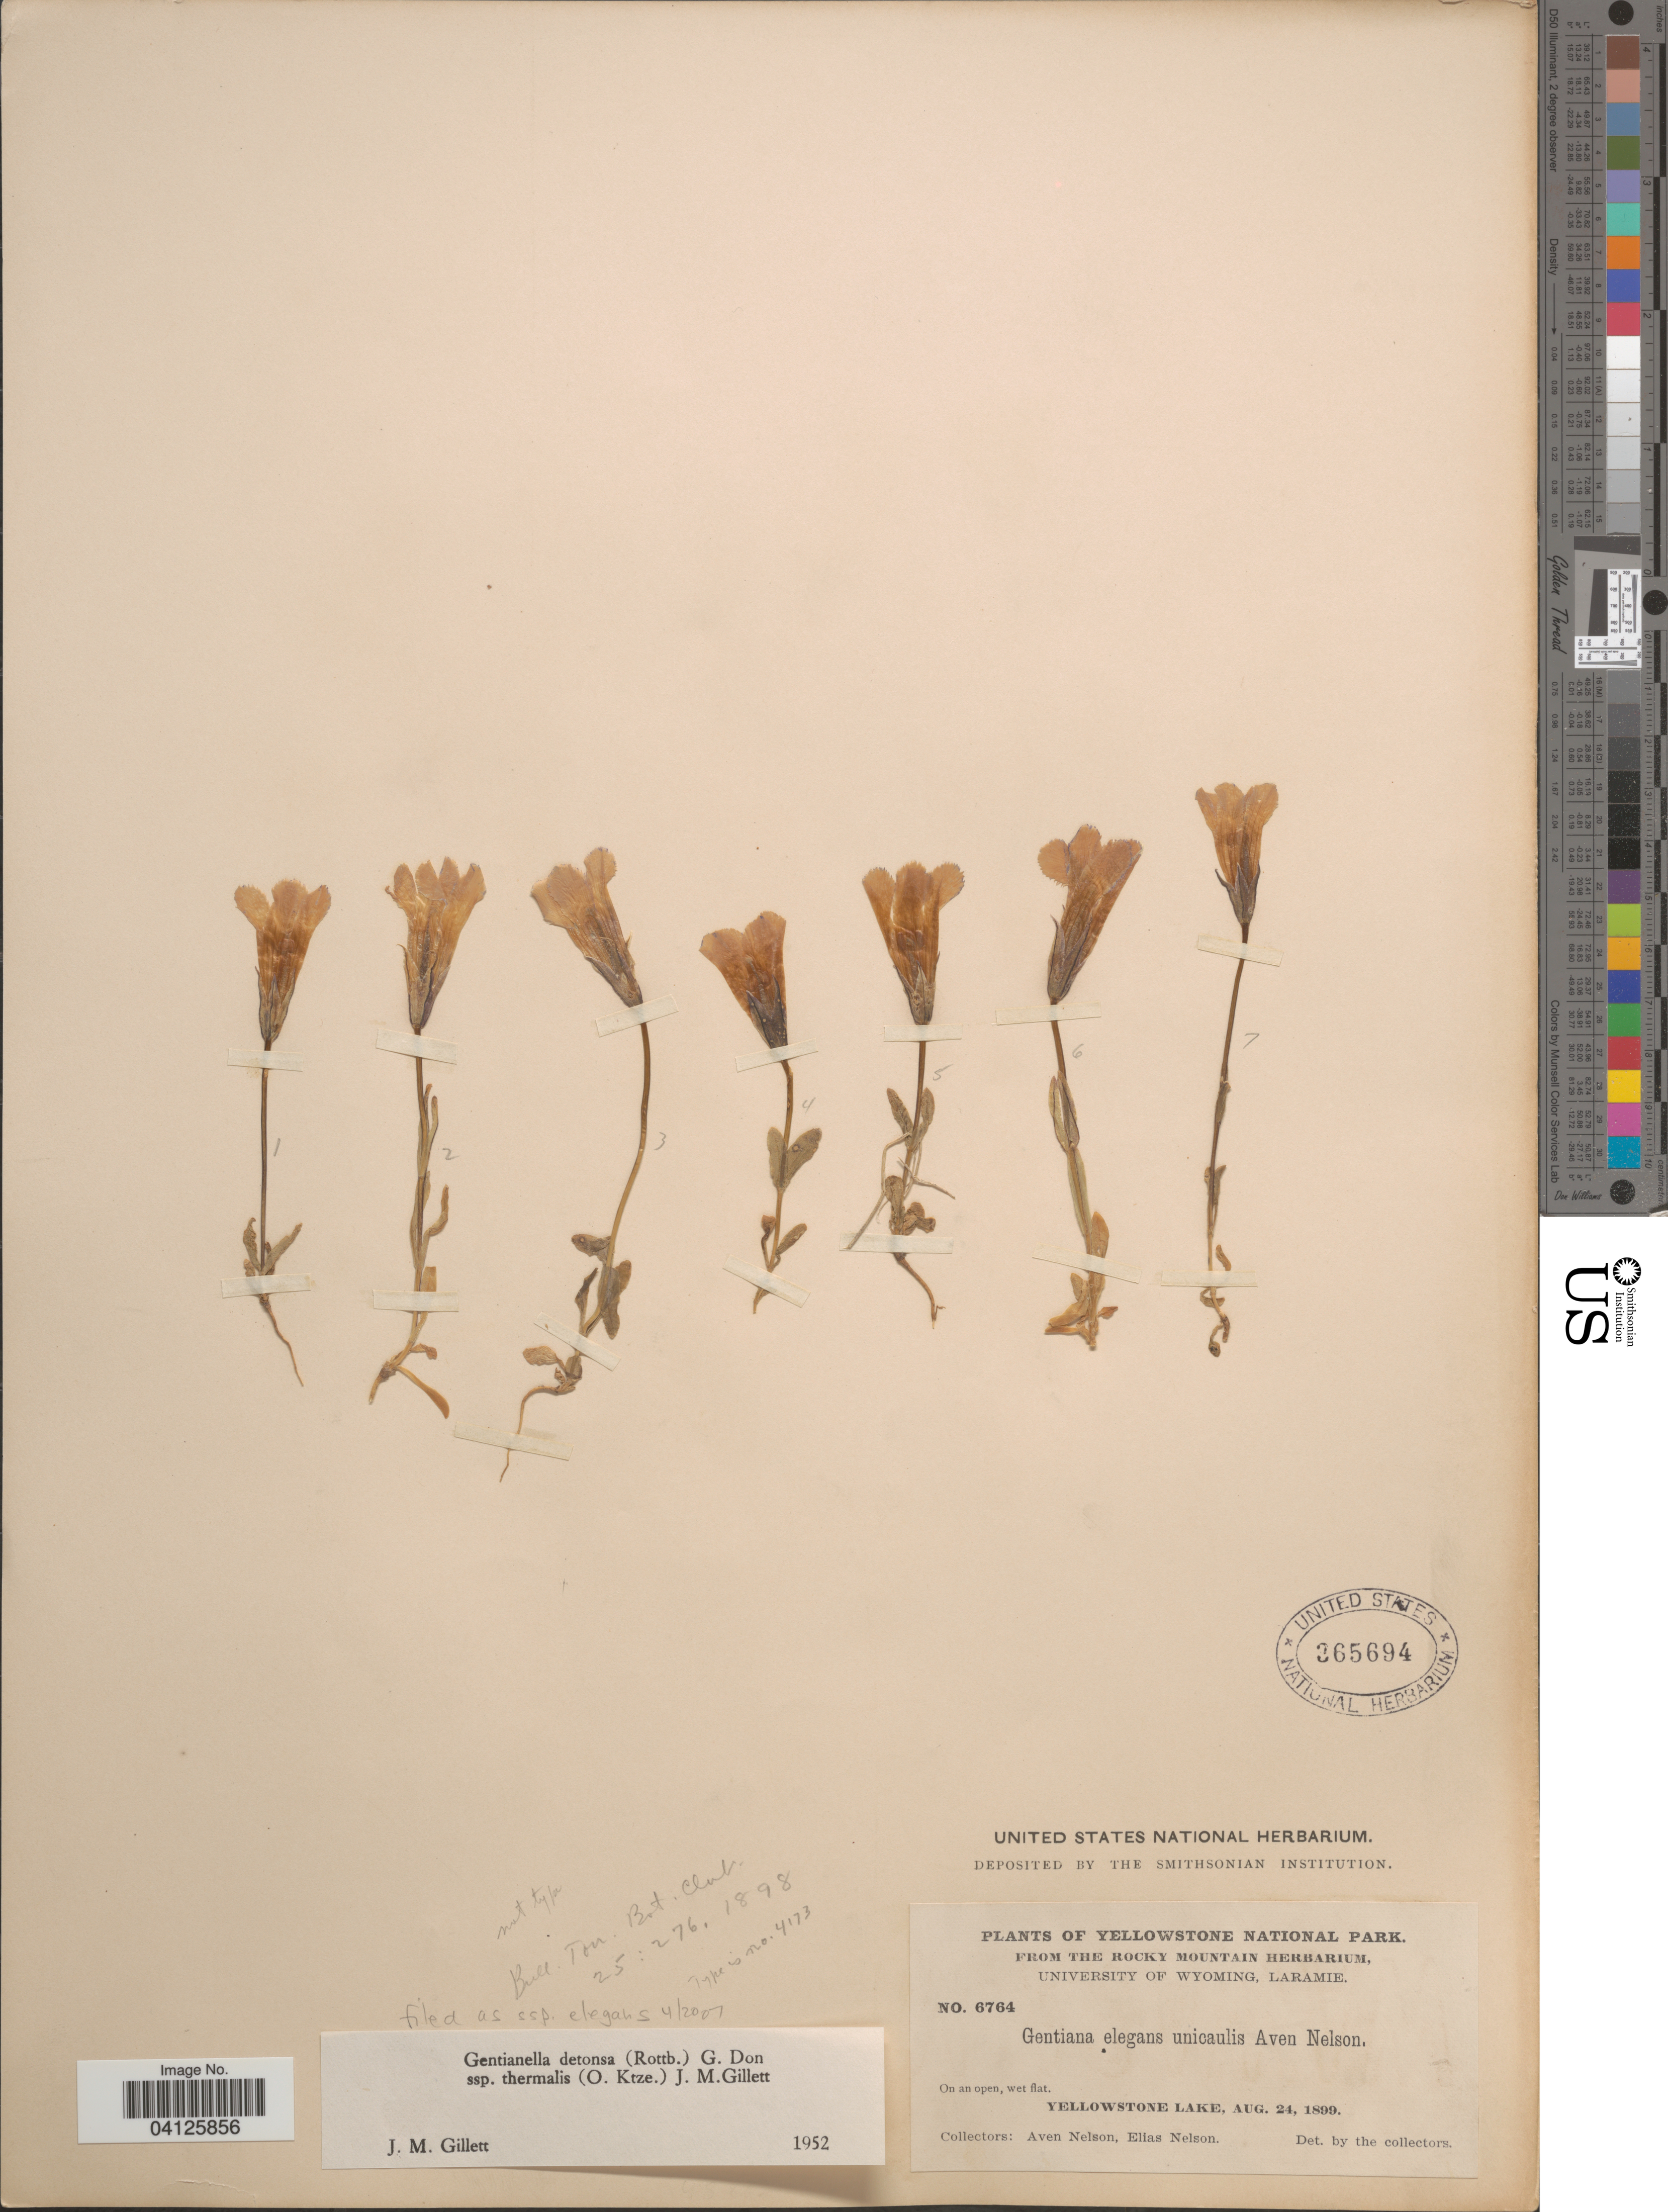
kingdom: Plantae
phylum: Tracheophyta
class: Magnoliopsida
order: Gentianales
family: Gentianaceae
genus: Gentianella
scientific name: Gentianella detonsa subsp. elegans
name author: (A. Gray) J.M. Gillett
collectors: A. Nelson & E. Nelson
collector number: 6764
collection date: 1899-08-24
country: United States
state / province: Wyoming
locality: Yellowstone National Park. Yellowstone Lake.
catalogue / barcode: US 365694